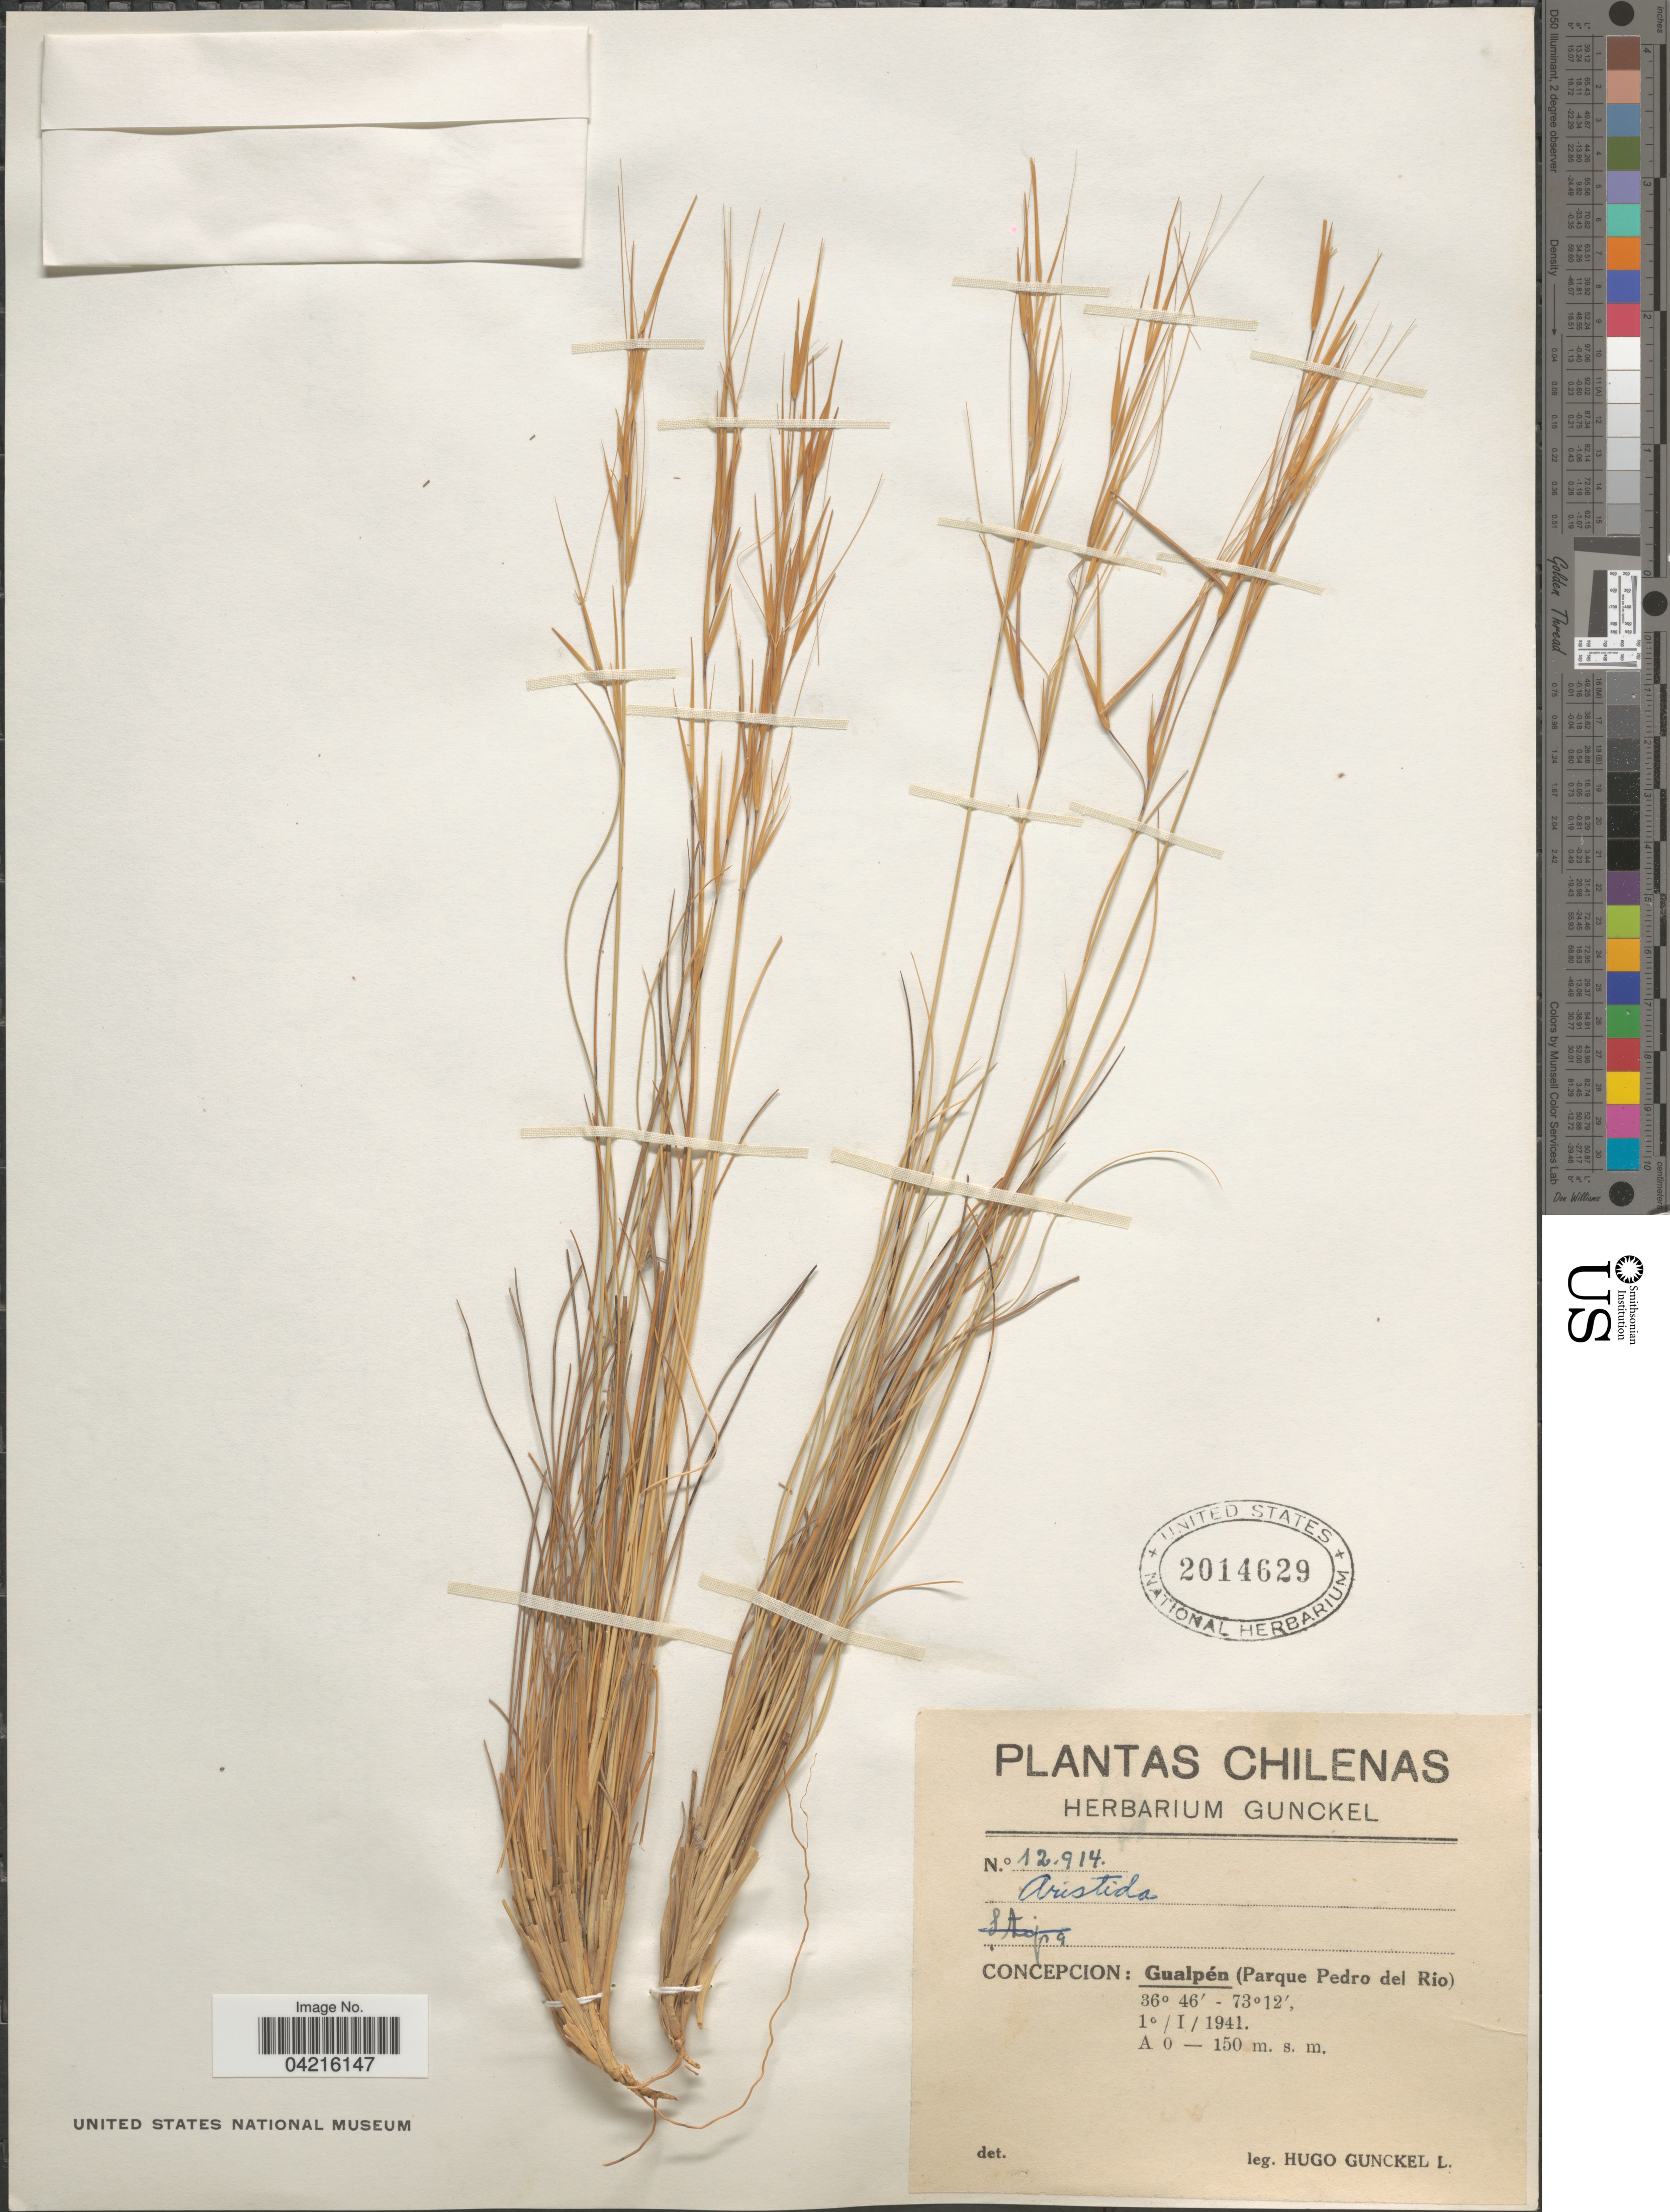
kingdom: Plantae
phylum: Tracheophyta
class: Liliopsida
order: Poales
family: Poaceae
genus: Aristida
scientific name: Aristida sp.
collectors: H. Gunckel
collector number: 12914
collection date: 1941-01-01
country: Chile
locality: Chilenas. Concepcion: Gualpén (Parque Pedro del Rio).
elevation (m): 0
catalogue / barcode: US 2014629